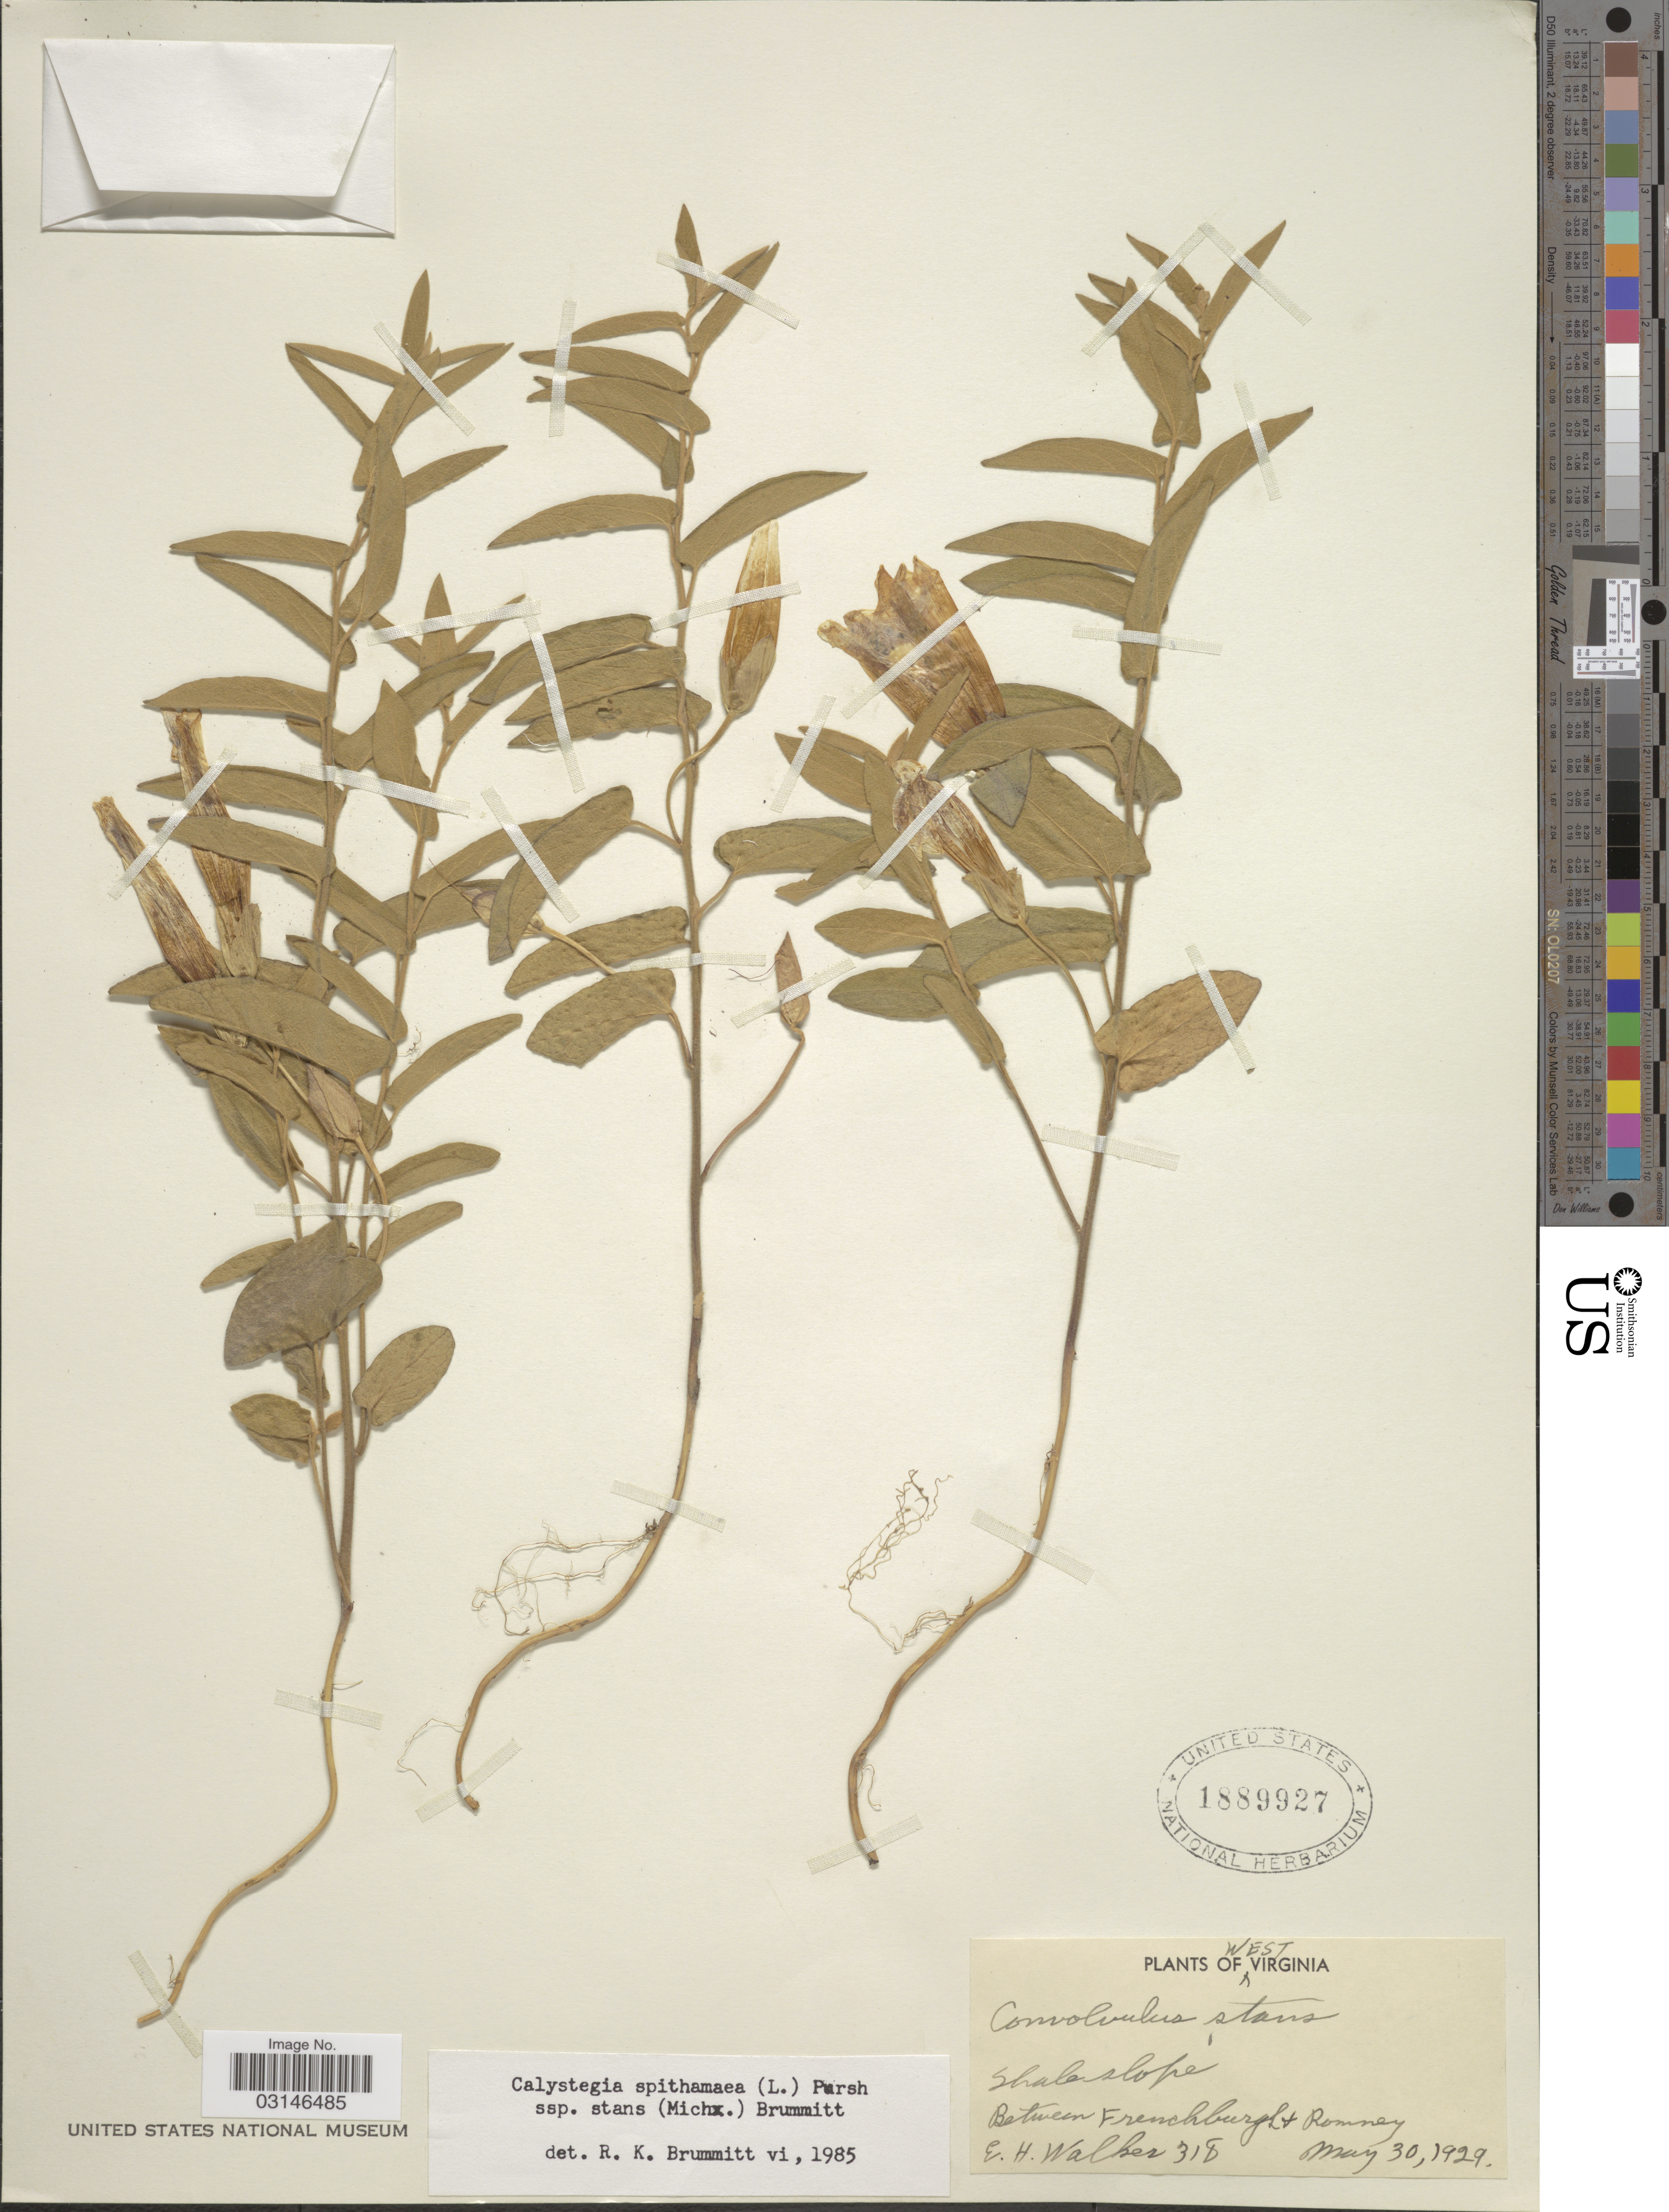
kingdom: Plantae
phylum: Tracheophyta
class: Magnoliopsida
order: Solanales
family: Convolvulaceae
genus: Calystegia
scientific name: Calystegia spithamaea subsp. stans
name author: (Michx.) Brummitt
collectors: E. H. Walker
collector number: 318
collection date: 1929-05-30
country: United States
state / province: West Virginia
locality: Shale slope, Between Frenchburgh + Romney.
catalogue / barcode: US 1889927